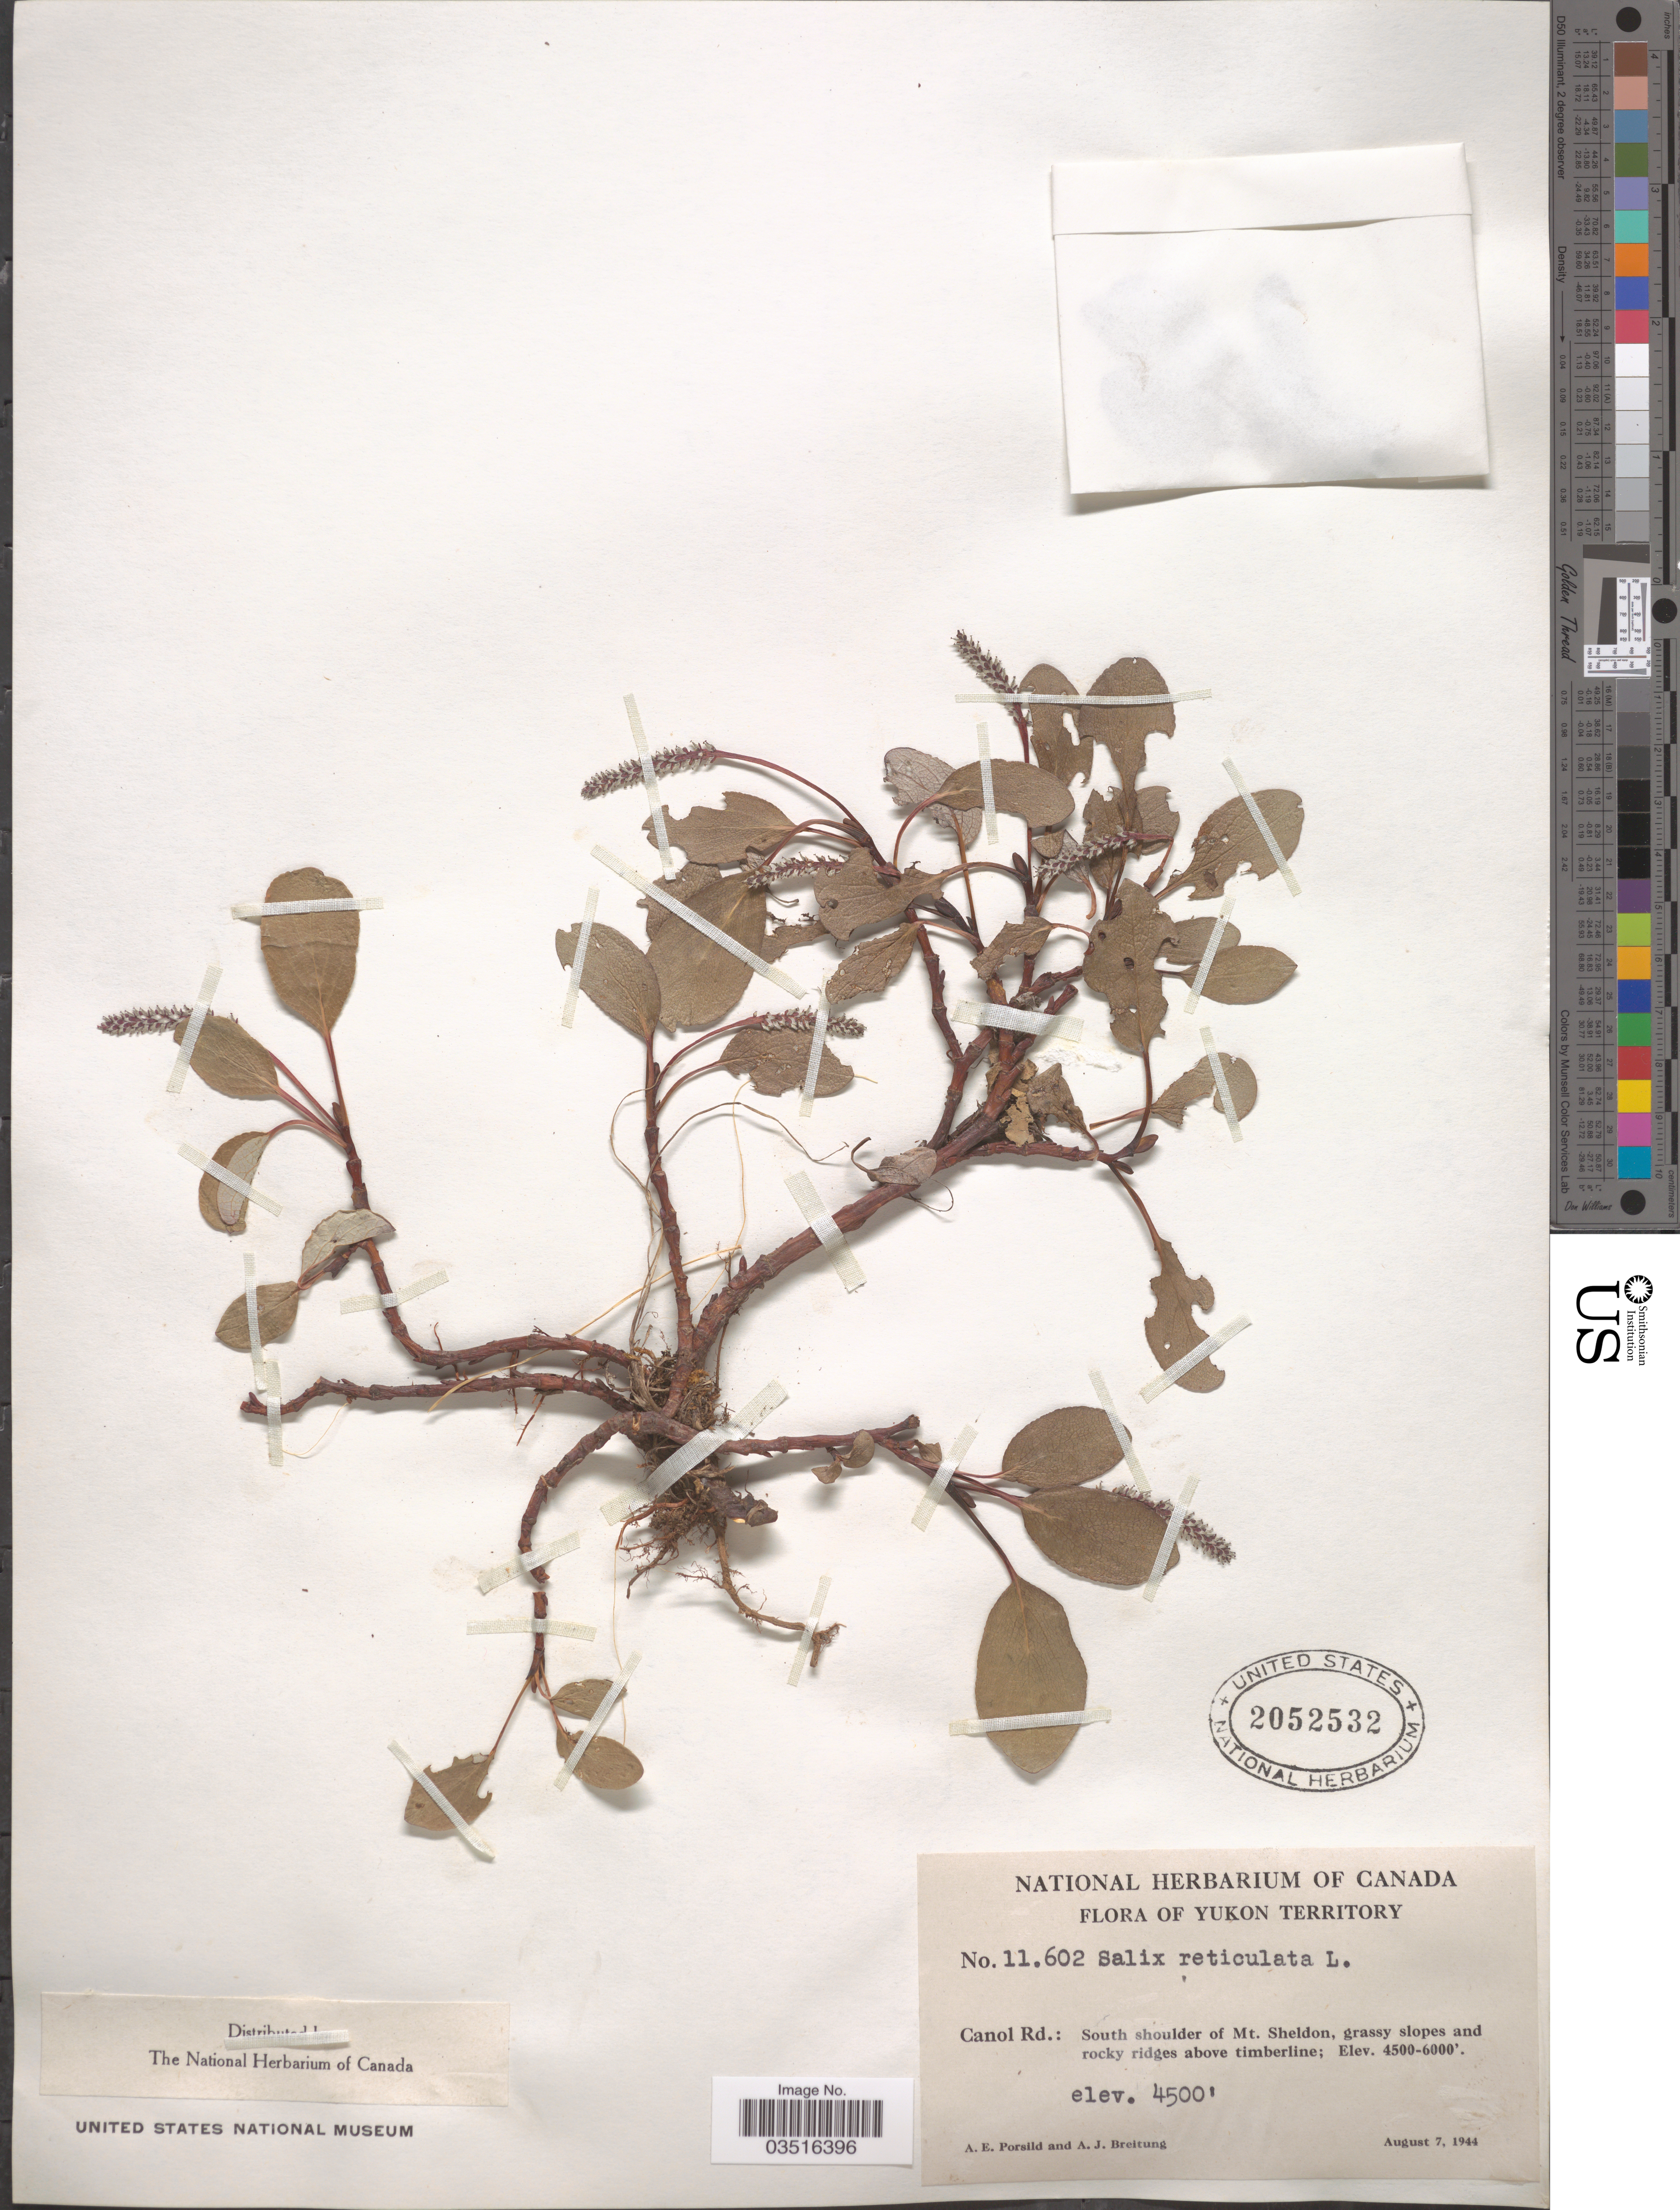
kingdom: Plantae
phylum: Tracheophyta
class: Magnoliopsida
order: Malpighiales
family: Salicaceae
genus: Salix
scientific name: Salix reticulata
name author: L.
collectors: A. E. Porsild & A. Breitung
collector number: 11602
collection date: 1944-08-07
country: Canada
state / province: Yukon Territory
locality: Canol Rd.: South shoulder of Mt. Sheldon, grassy slopes and rocky ridges above timberline.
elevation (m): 1372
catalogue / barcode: US 2052532